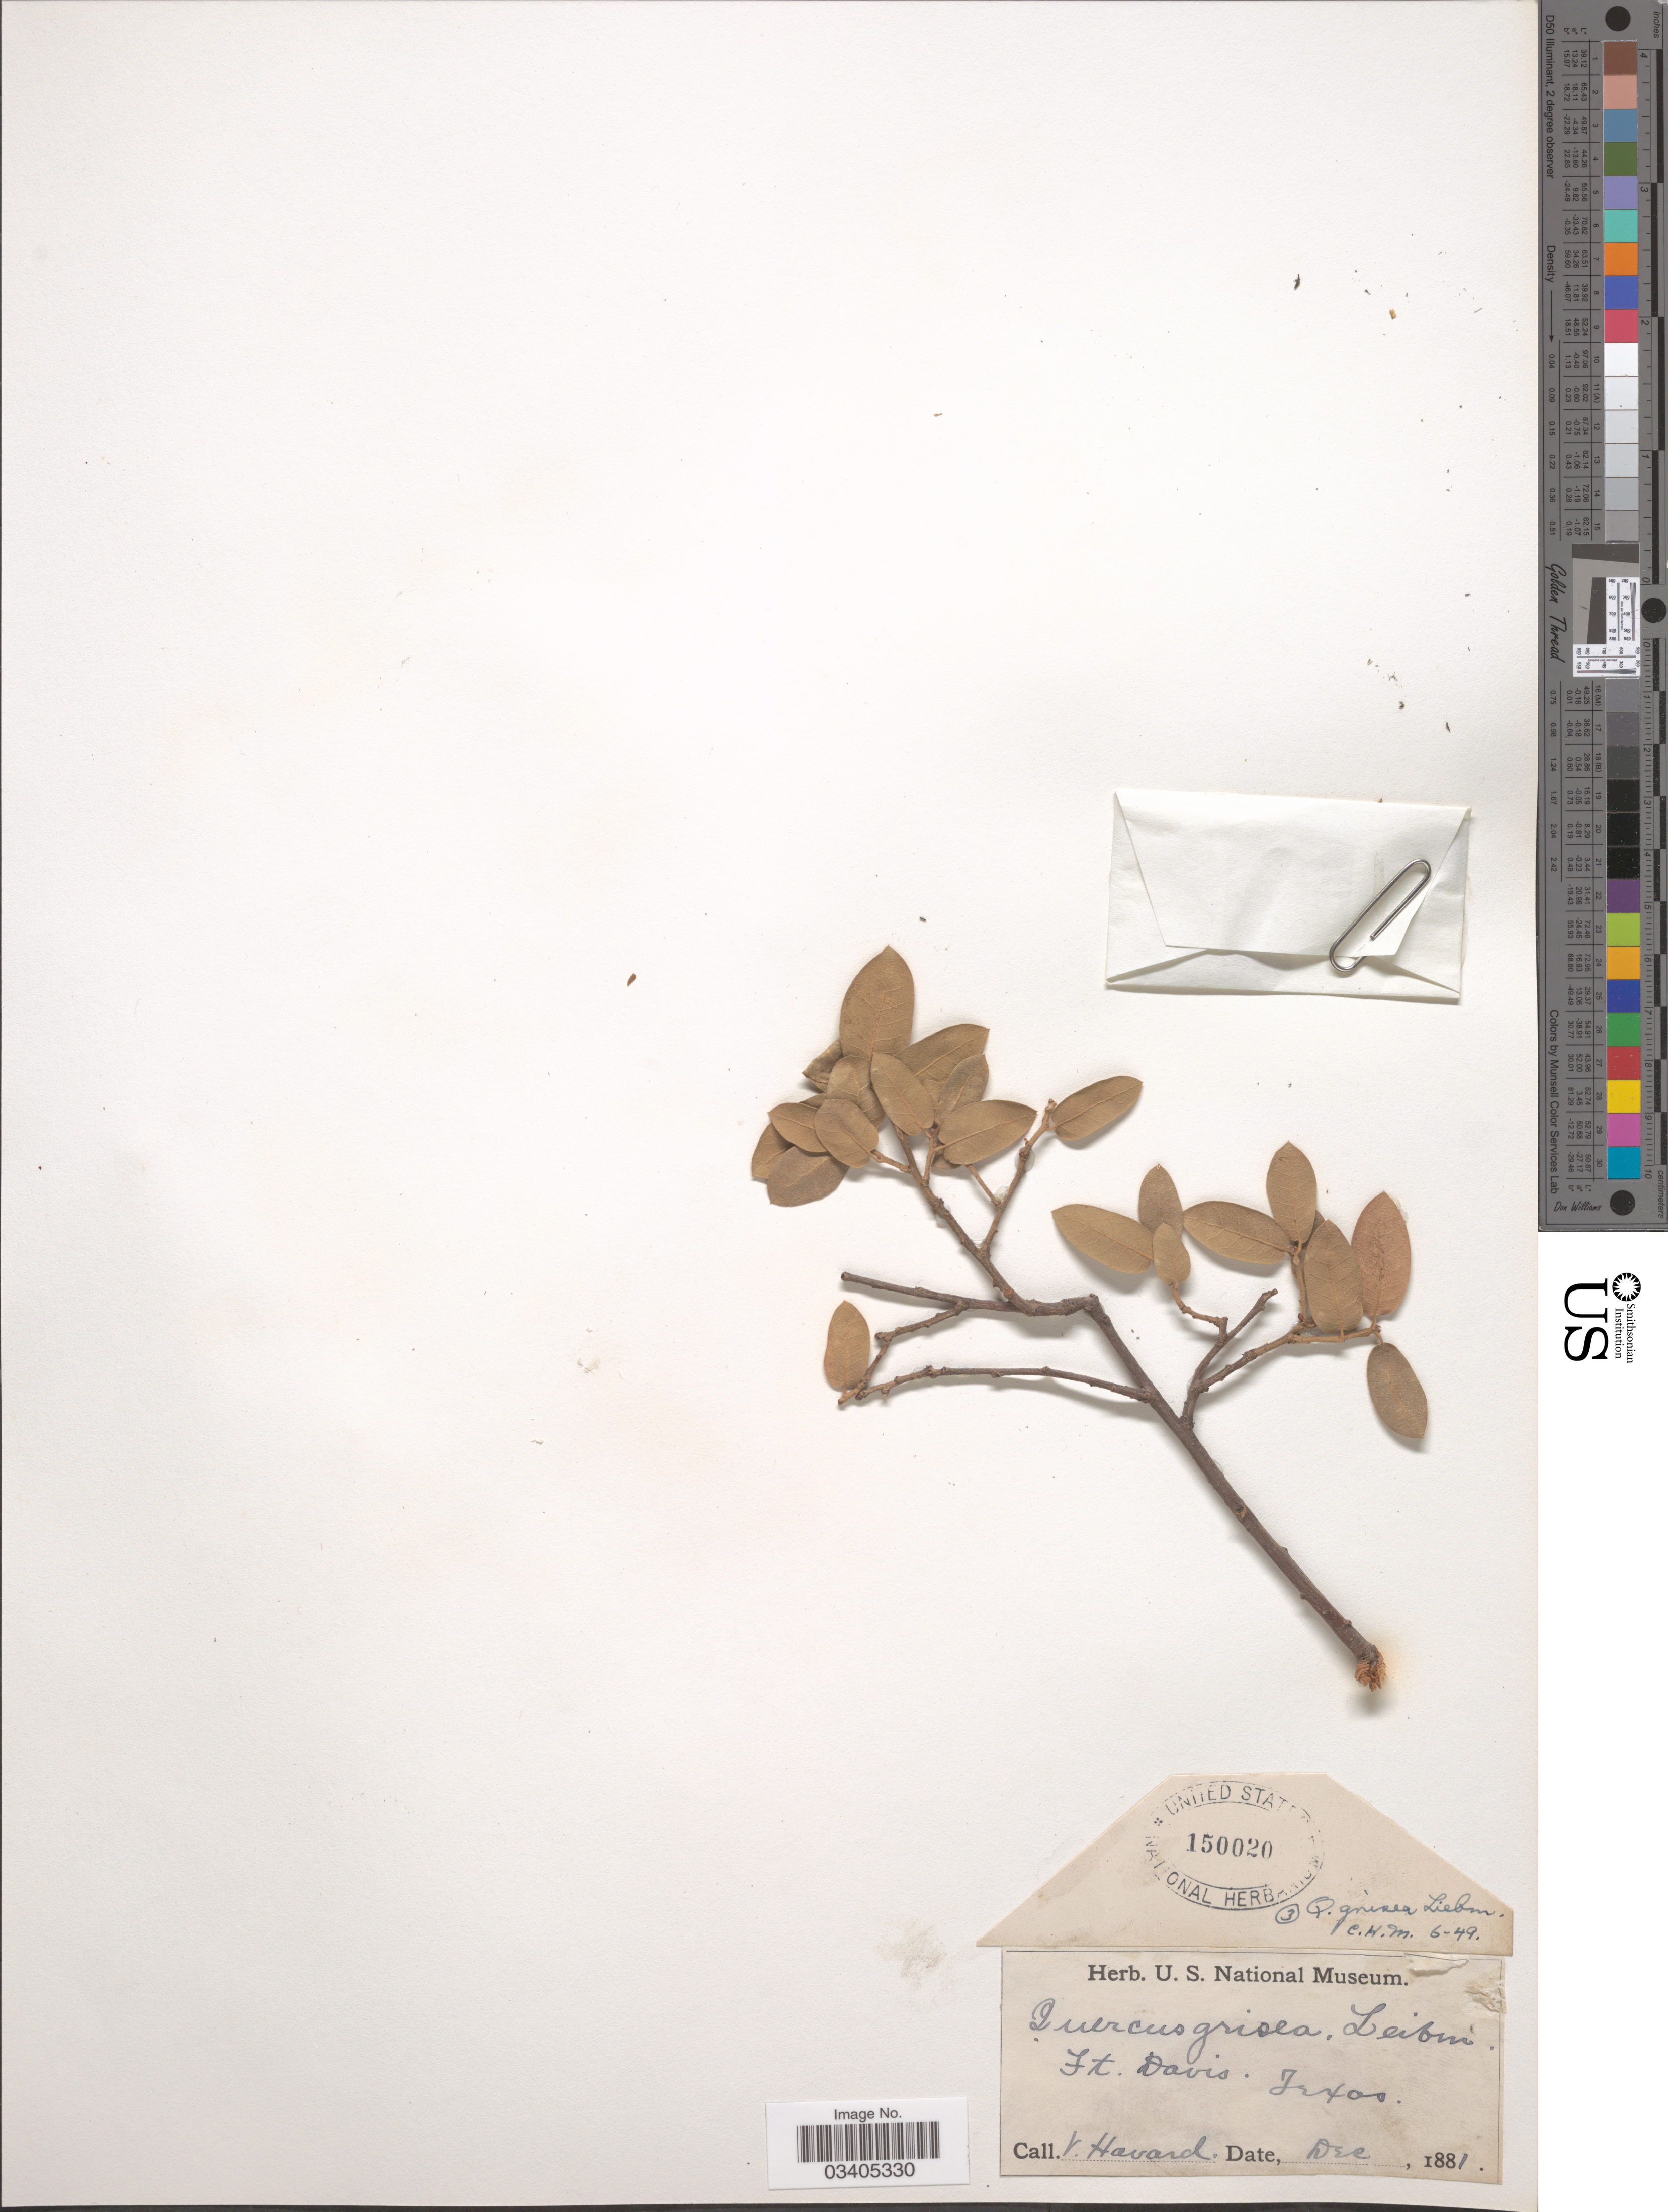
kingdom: Plantae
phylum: Tracheophyta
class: Magnoliopsida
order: Fagales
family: Fagaceae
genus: Quercus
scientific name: Quercus grisea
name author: Liebm.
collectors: V. Havard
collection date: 1881-12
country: United States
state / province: Texas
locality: Ft. Davis.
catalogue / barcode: US 150020